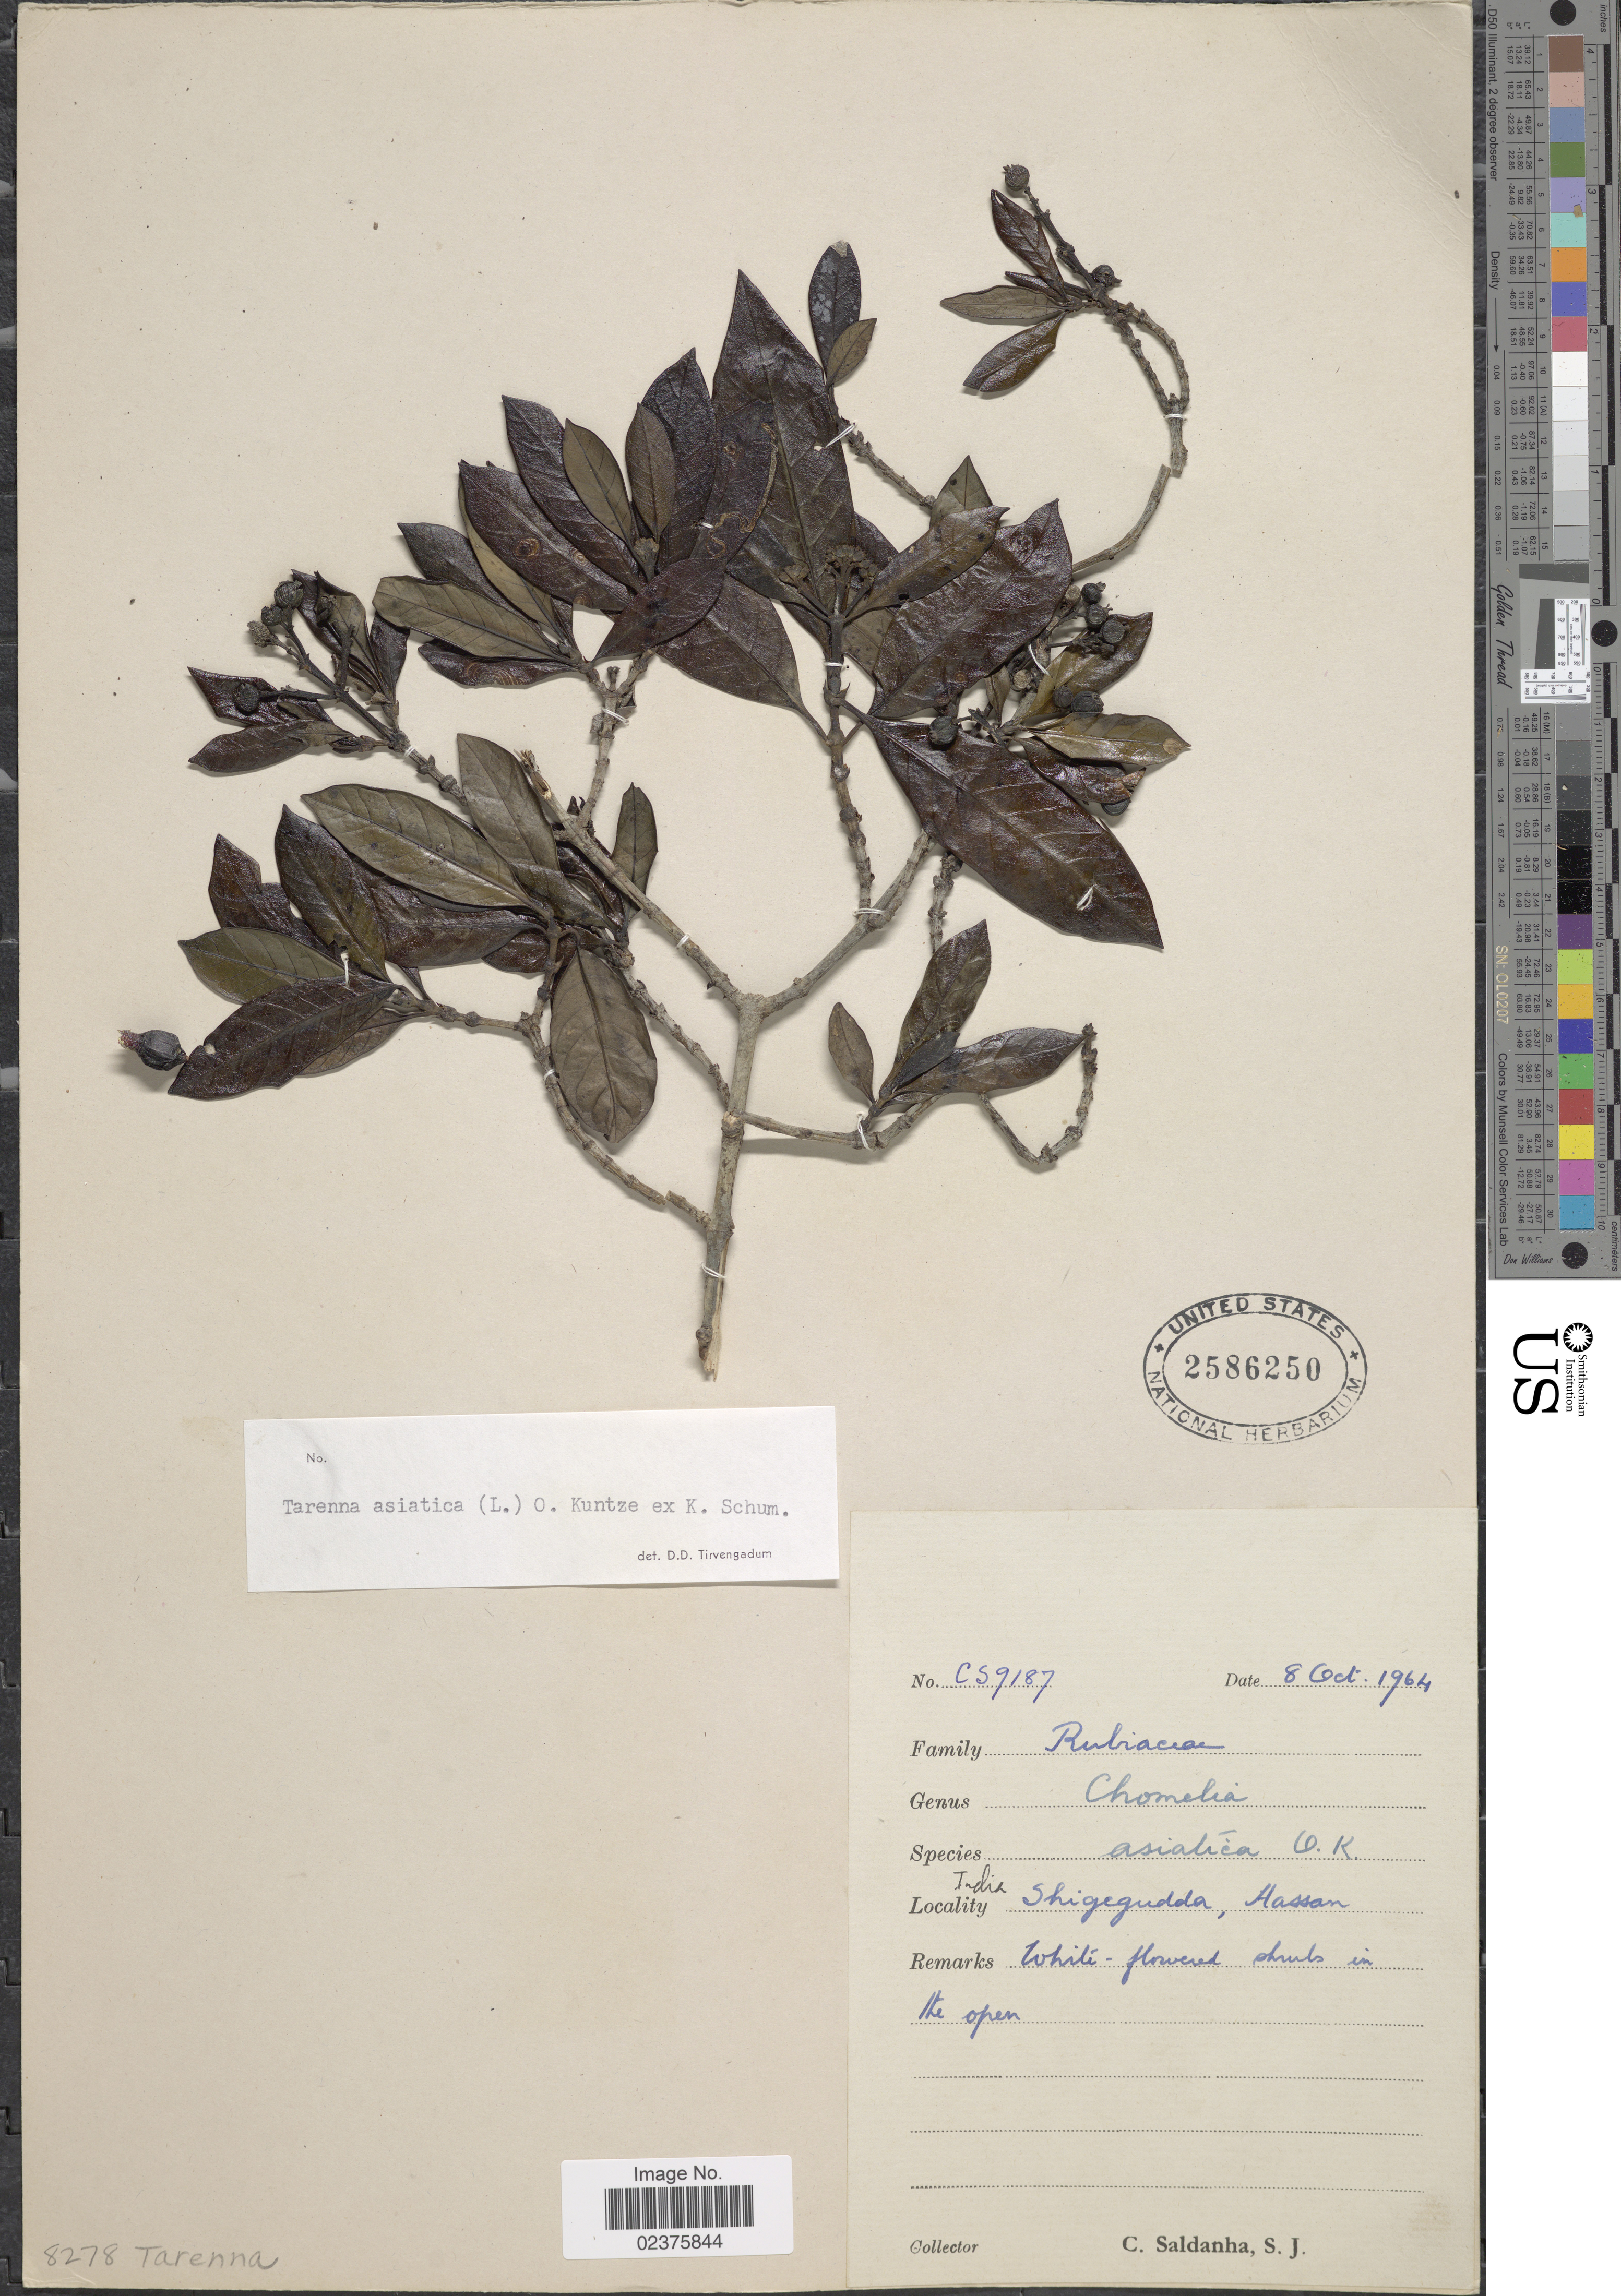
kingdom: Plantae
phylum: Tracheophyta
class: Magnoliopsida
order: Gentianales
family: Rubiaceae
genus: Tarenna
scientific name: Tarenna asiatica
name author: (L.) Kuntze ex K. Schum.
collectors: C. Saldanha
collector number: CS9187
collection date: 1964-10-08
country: India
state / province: Karnataka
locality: Shigegudda, Hassan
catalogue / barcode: US 2586250